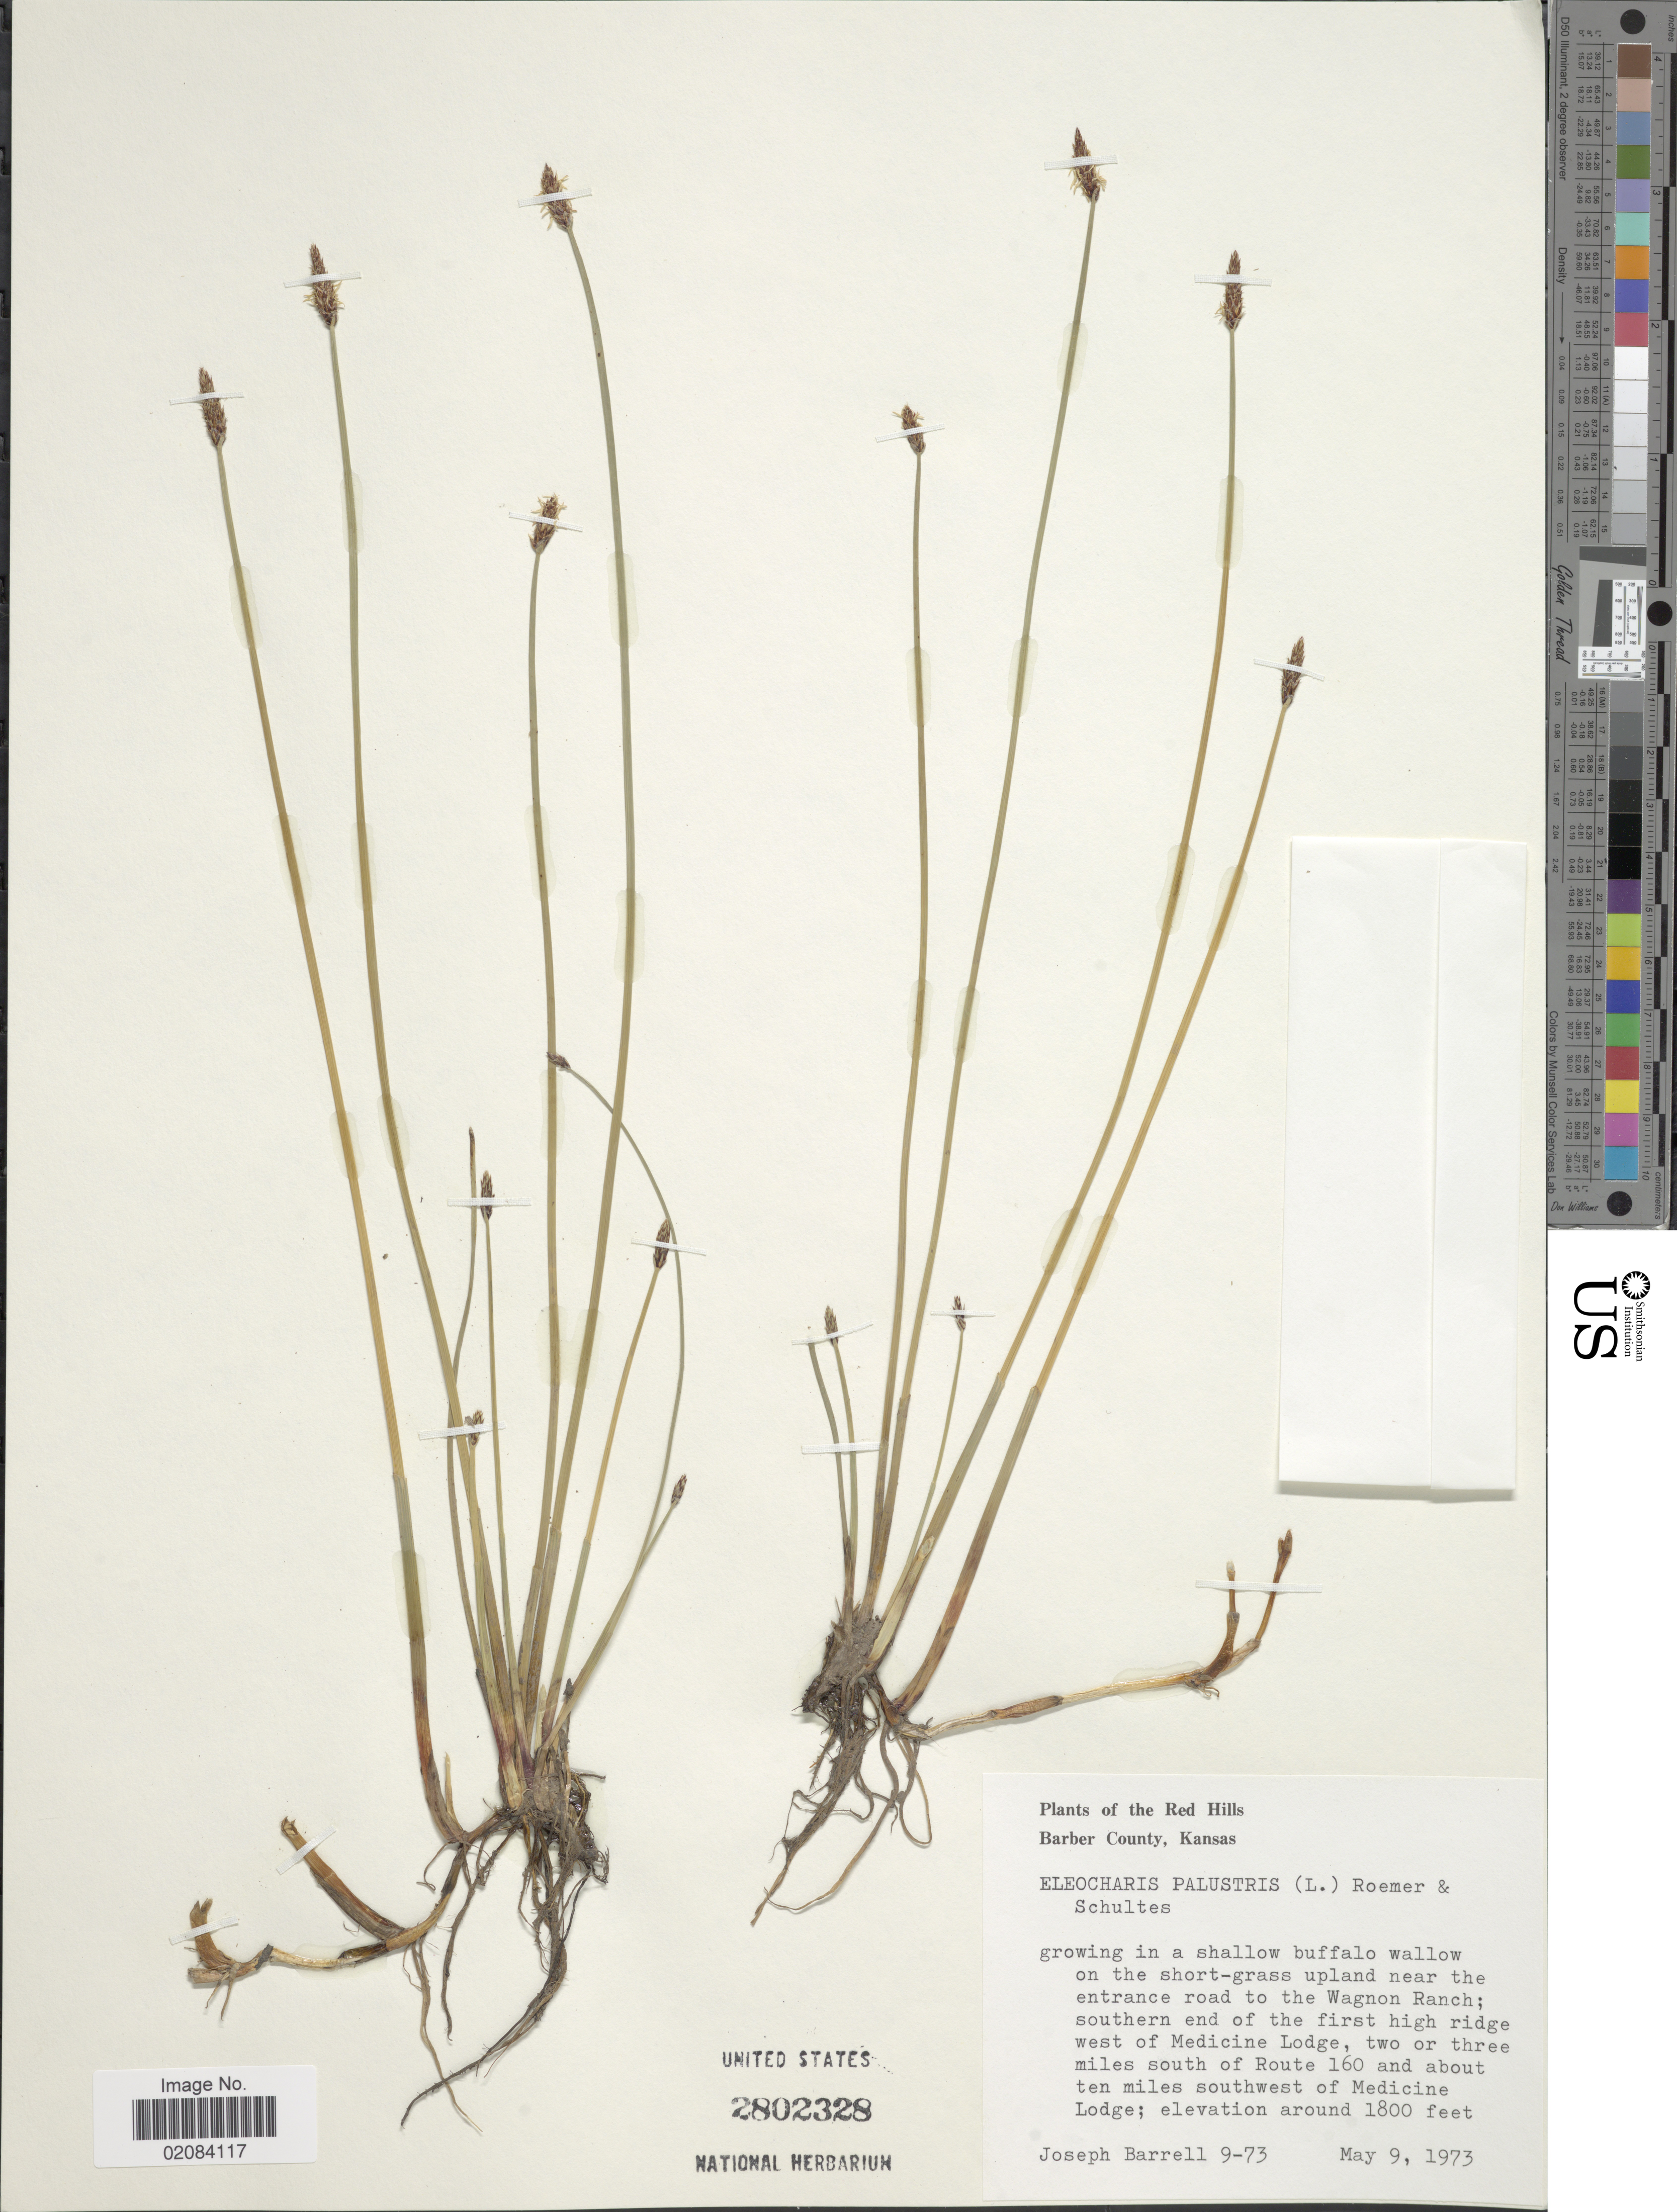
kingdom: Plantae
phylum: Tracheophyta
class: Liliopsida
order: Poales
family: Cyperaceae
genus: Eleocharis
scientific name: Eleocharis palustris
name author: (L.) Roem. & Schult.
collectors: J. Barrell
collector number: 9-73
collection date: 1973-05-09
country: United States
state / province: Colorado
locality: Red Hills, on the short-grass upland near the entrance road to the Wagnon ranch; southern end of the first high ridge west of Medicine Lodge, two or three miles south of Route 160 and about ten miles southwest of Medicine Lodge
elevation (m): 549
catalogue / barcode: US 2802328